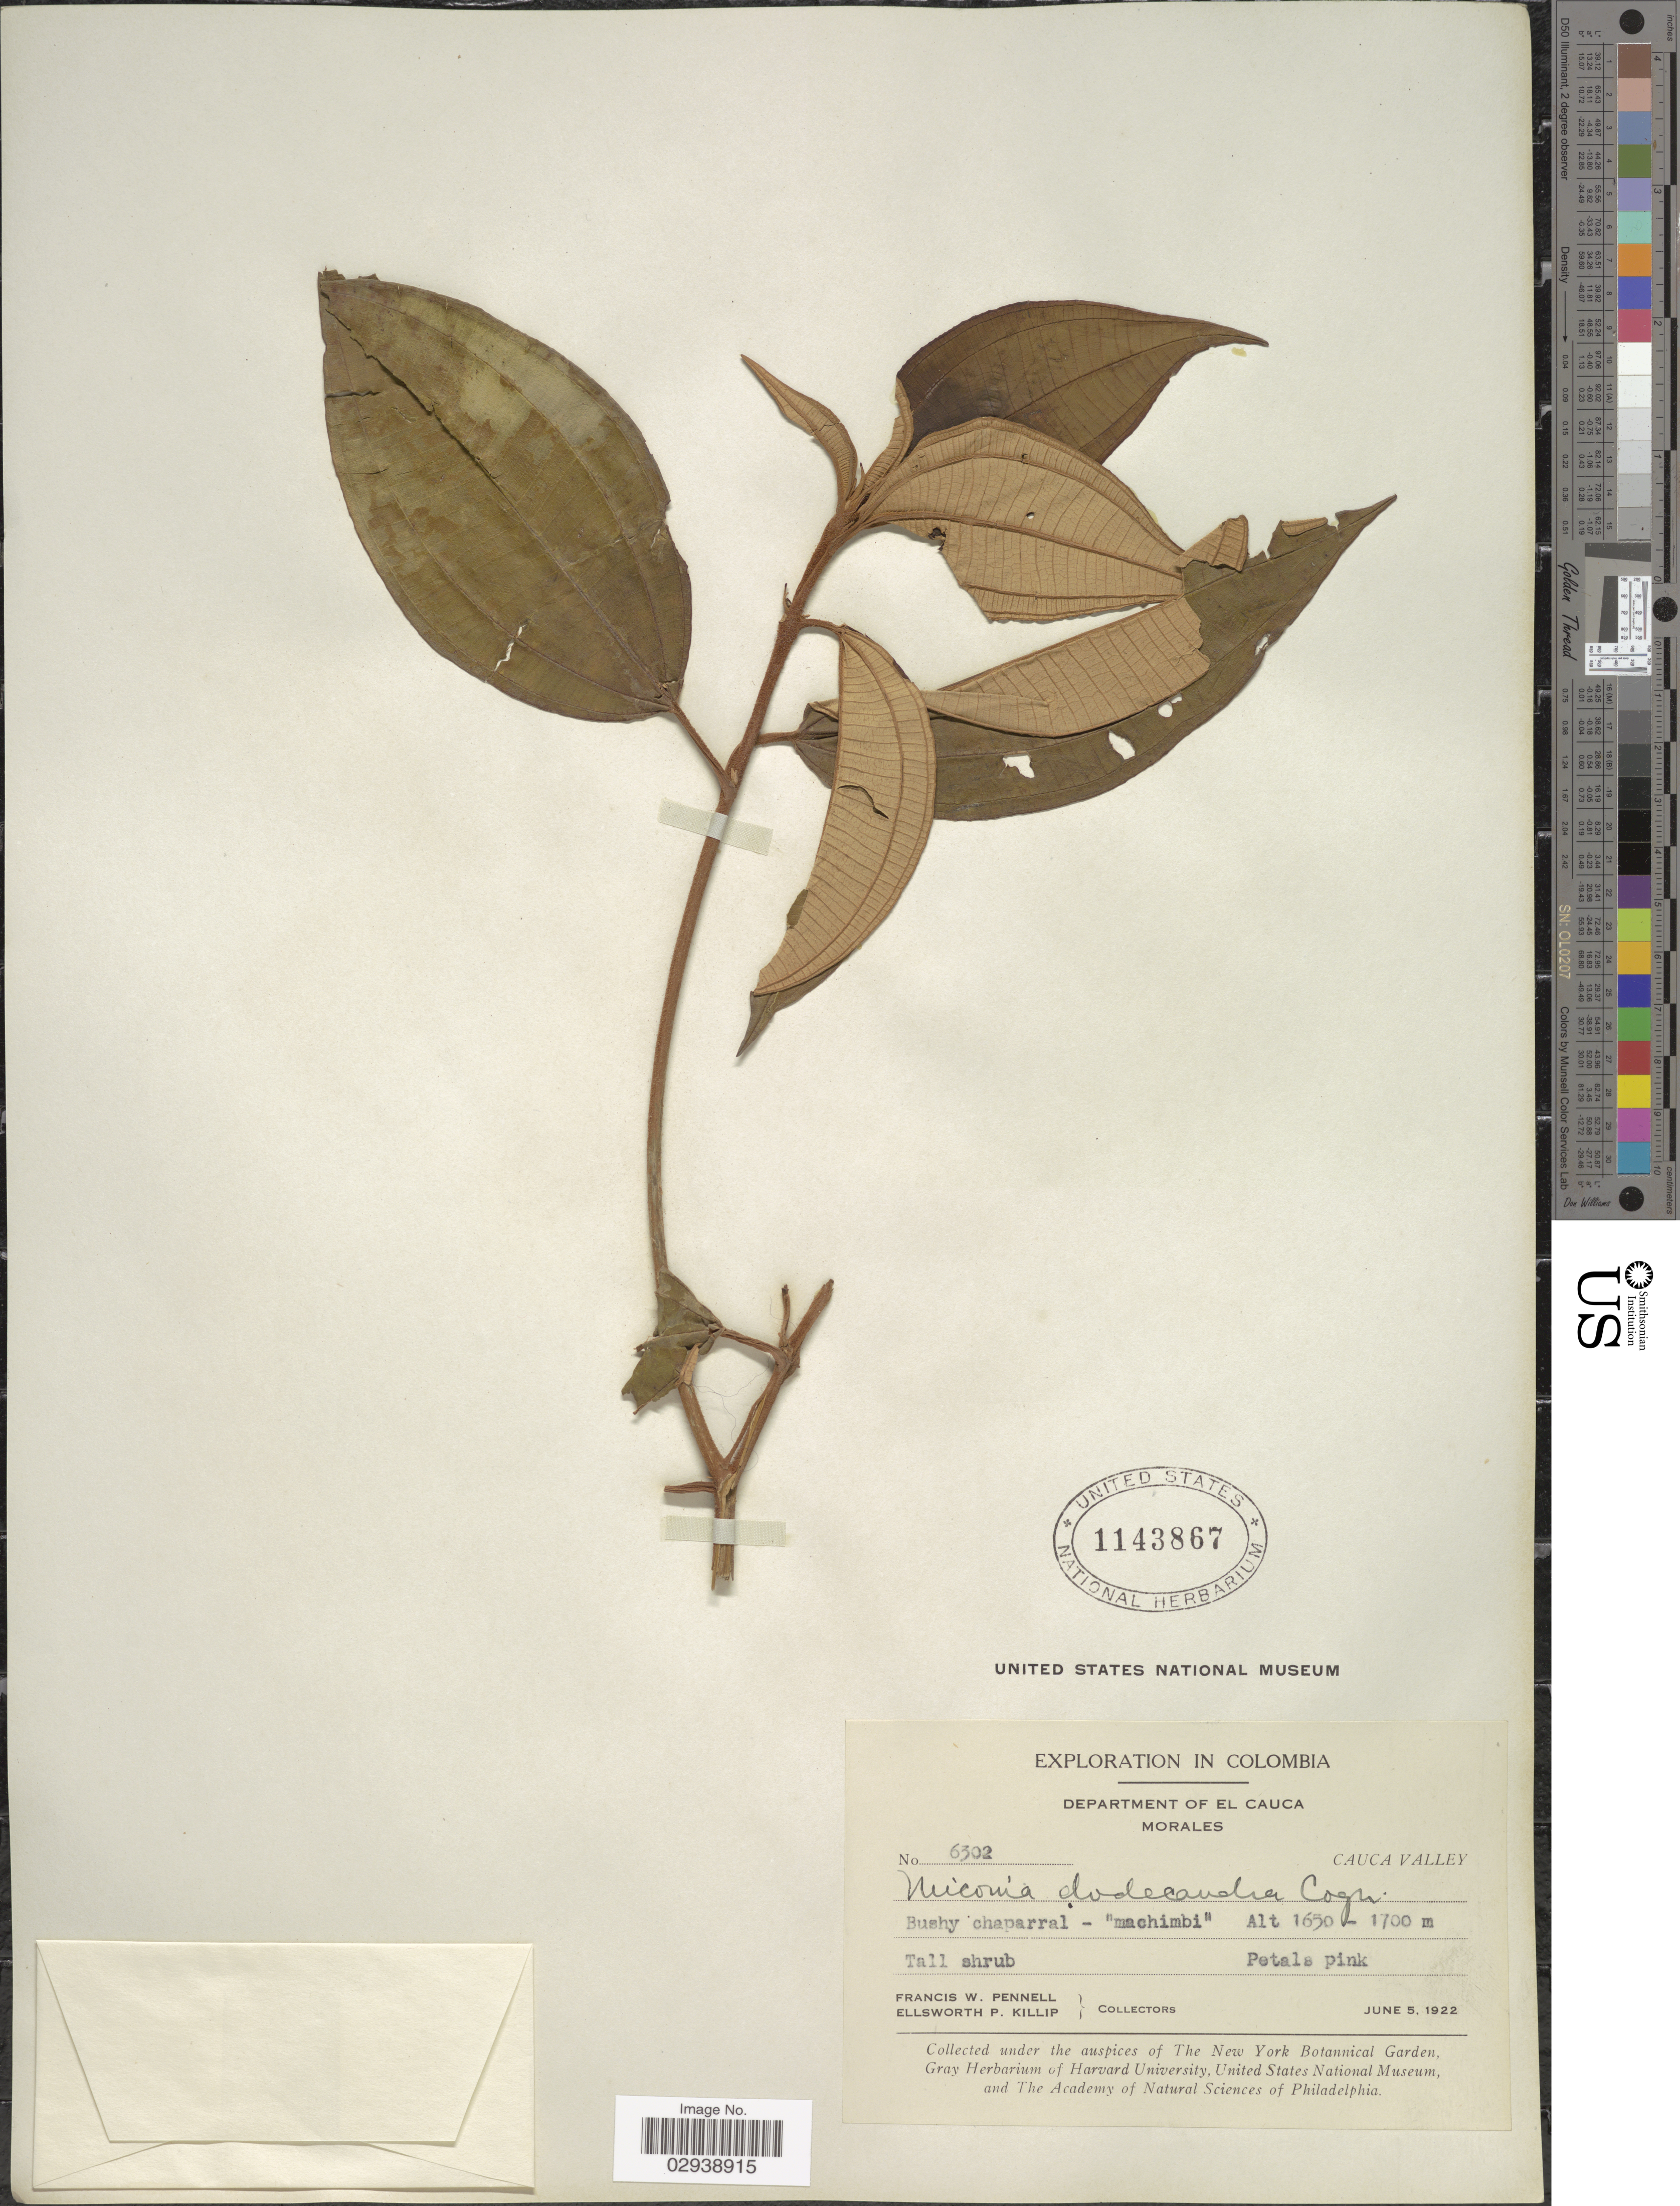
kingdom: Plantae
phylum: Tracheophyta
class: Magnoliopsida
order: Myrtales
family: Melastomataceae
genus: Miconia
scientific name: Miconia dodecandra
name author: Cogn.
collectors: F. W. Pennell & E. P. Killip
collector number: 6302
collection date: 1922-06-05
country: Colombia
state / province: Cauca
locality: Department of El Cauca, Morales, Cauca Valley.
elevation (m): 1650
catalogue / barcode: US 1143867